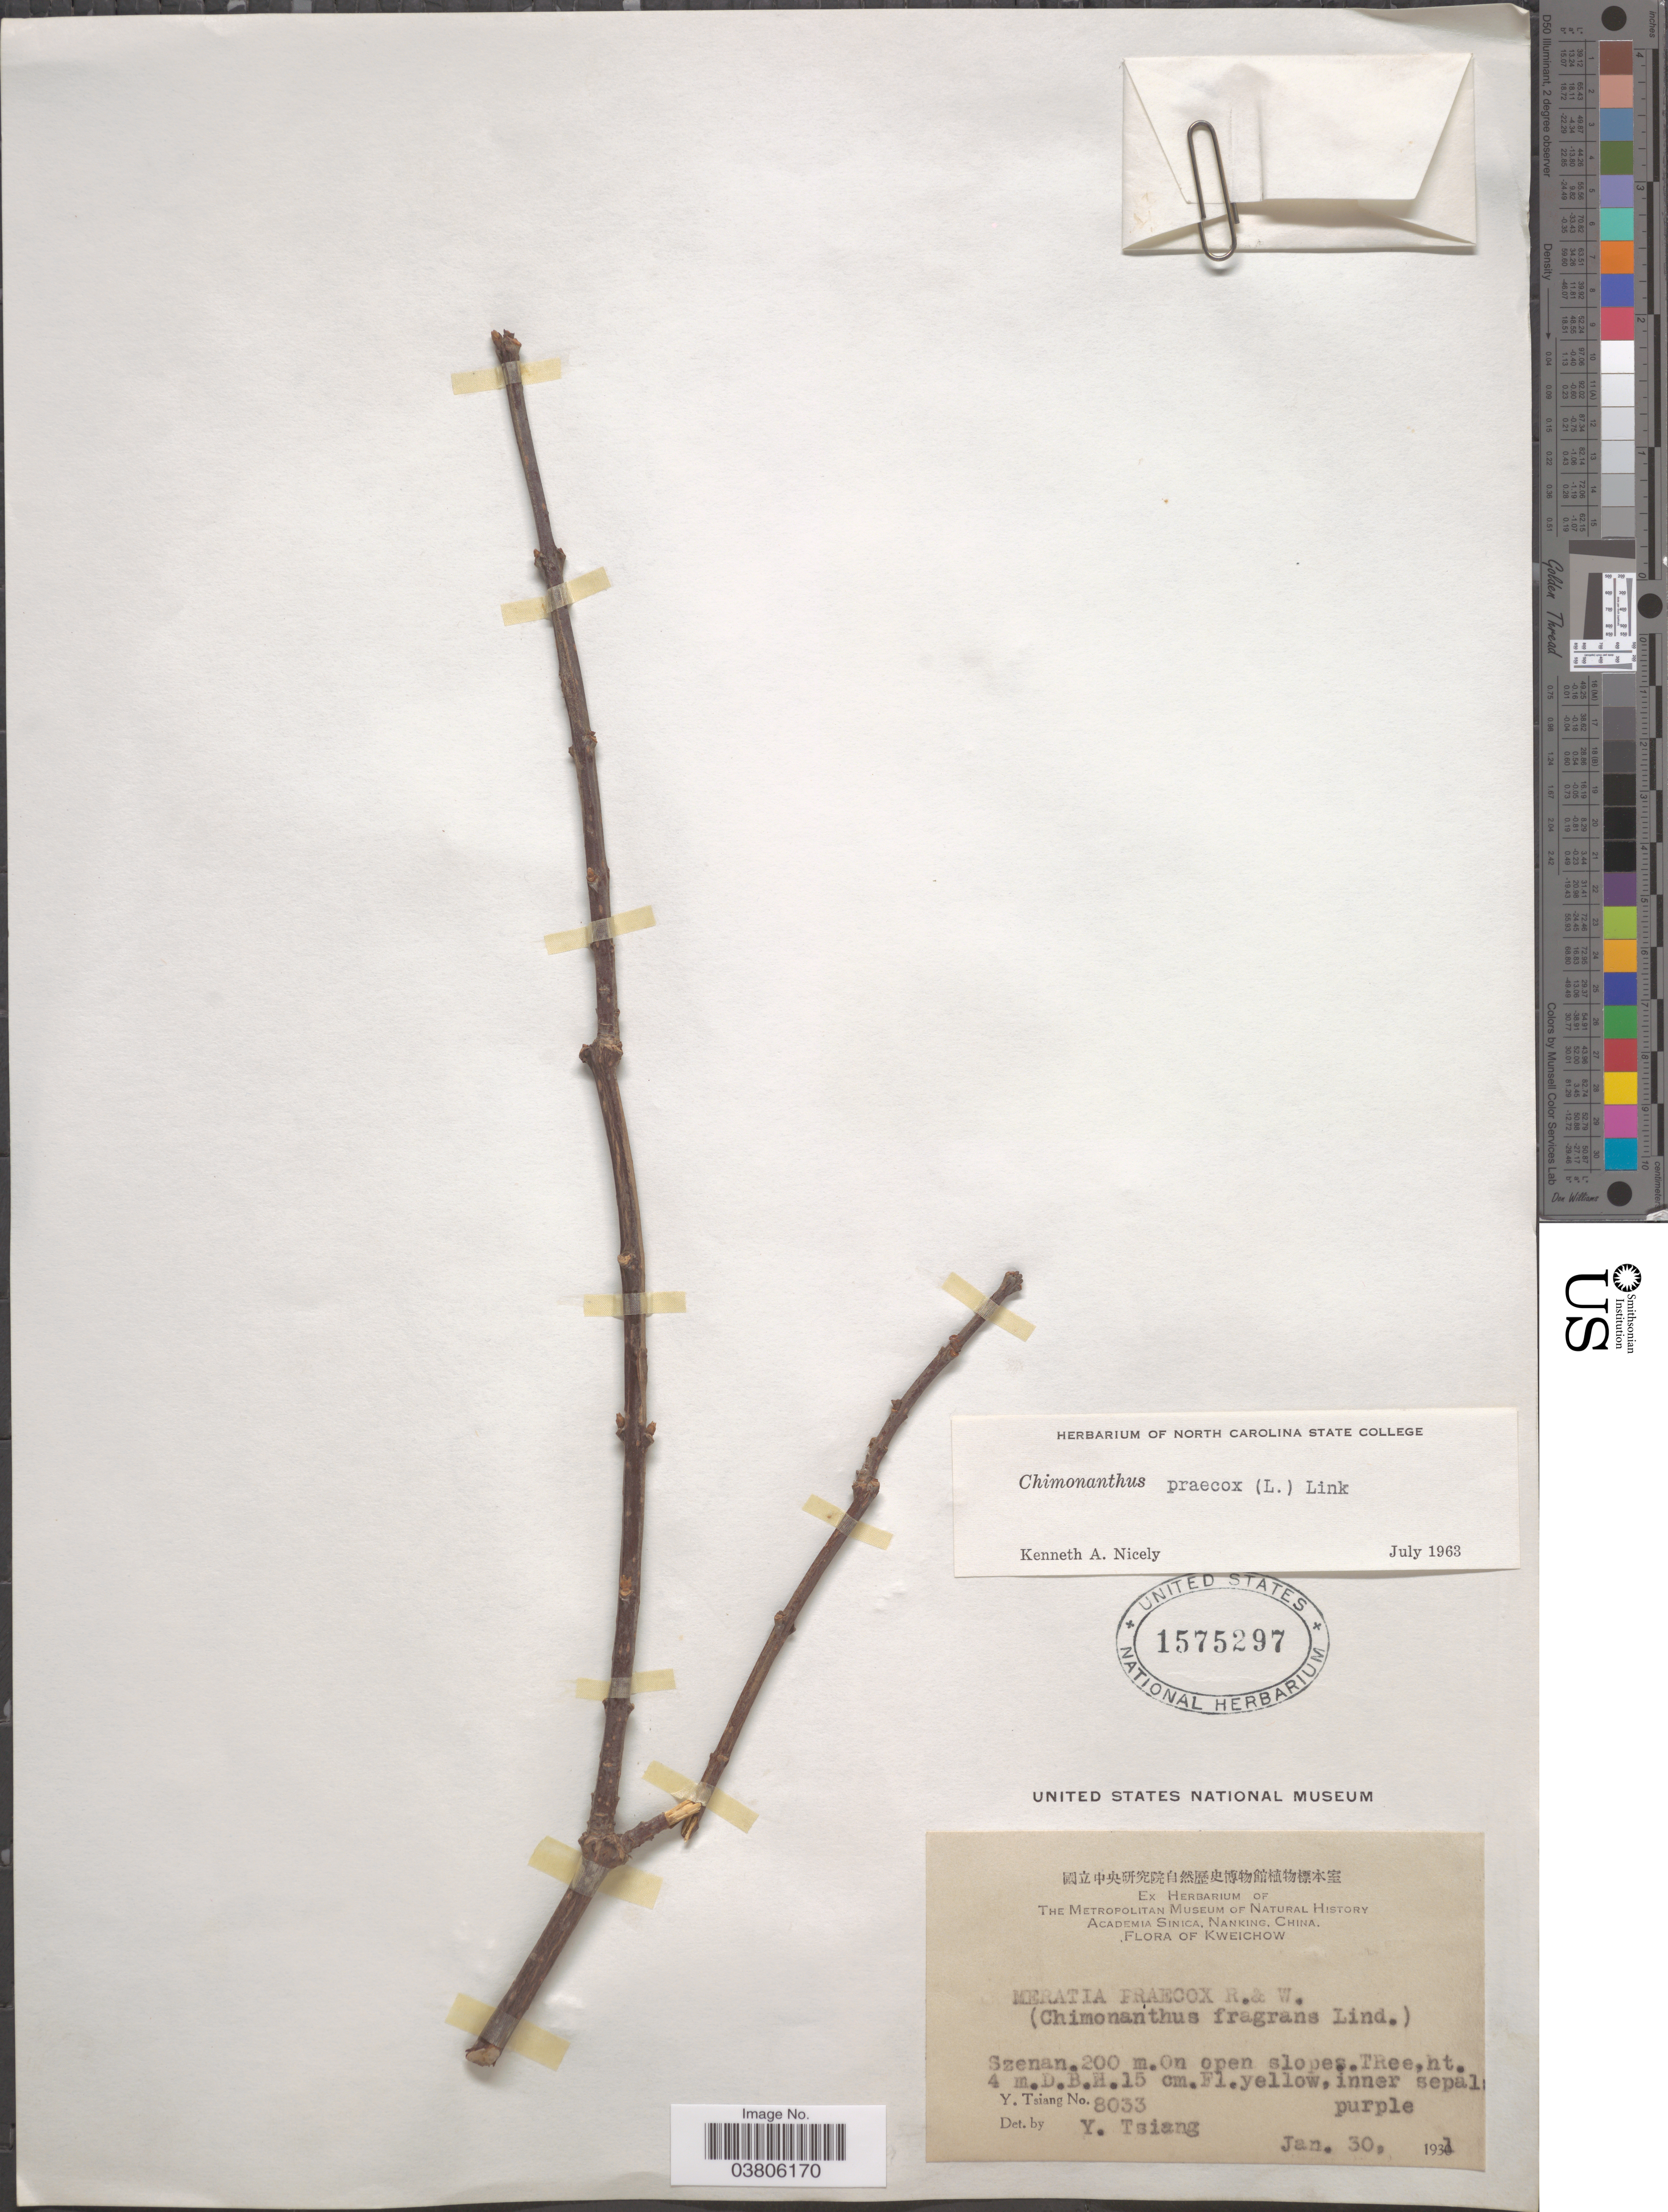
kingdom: Plantae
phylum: Tracheophyta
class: Magnoliopsida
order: Laurales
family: Calycanthaceae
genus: Chimonanthus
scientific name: Chimonanthus praecox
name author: (L.) Link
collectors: Y. Tsiang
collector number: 8033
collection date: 1931-01-30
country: China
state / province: Guizhou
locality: Kweichow. Szenan.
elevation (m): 200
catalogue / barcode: US 1575297